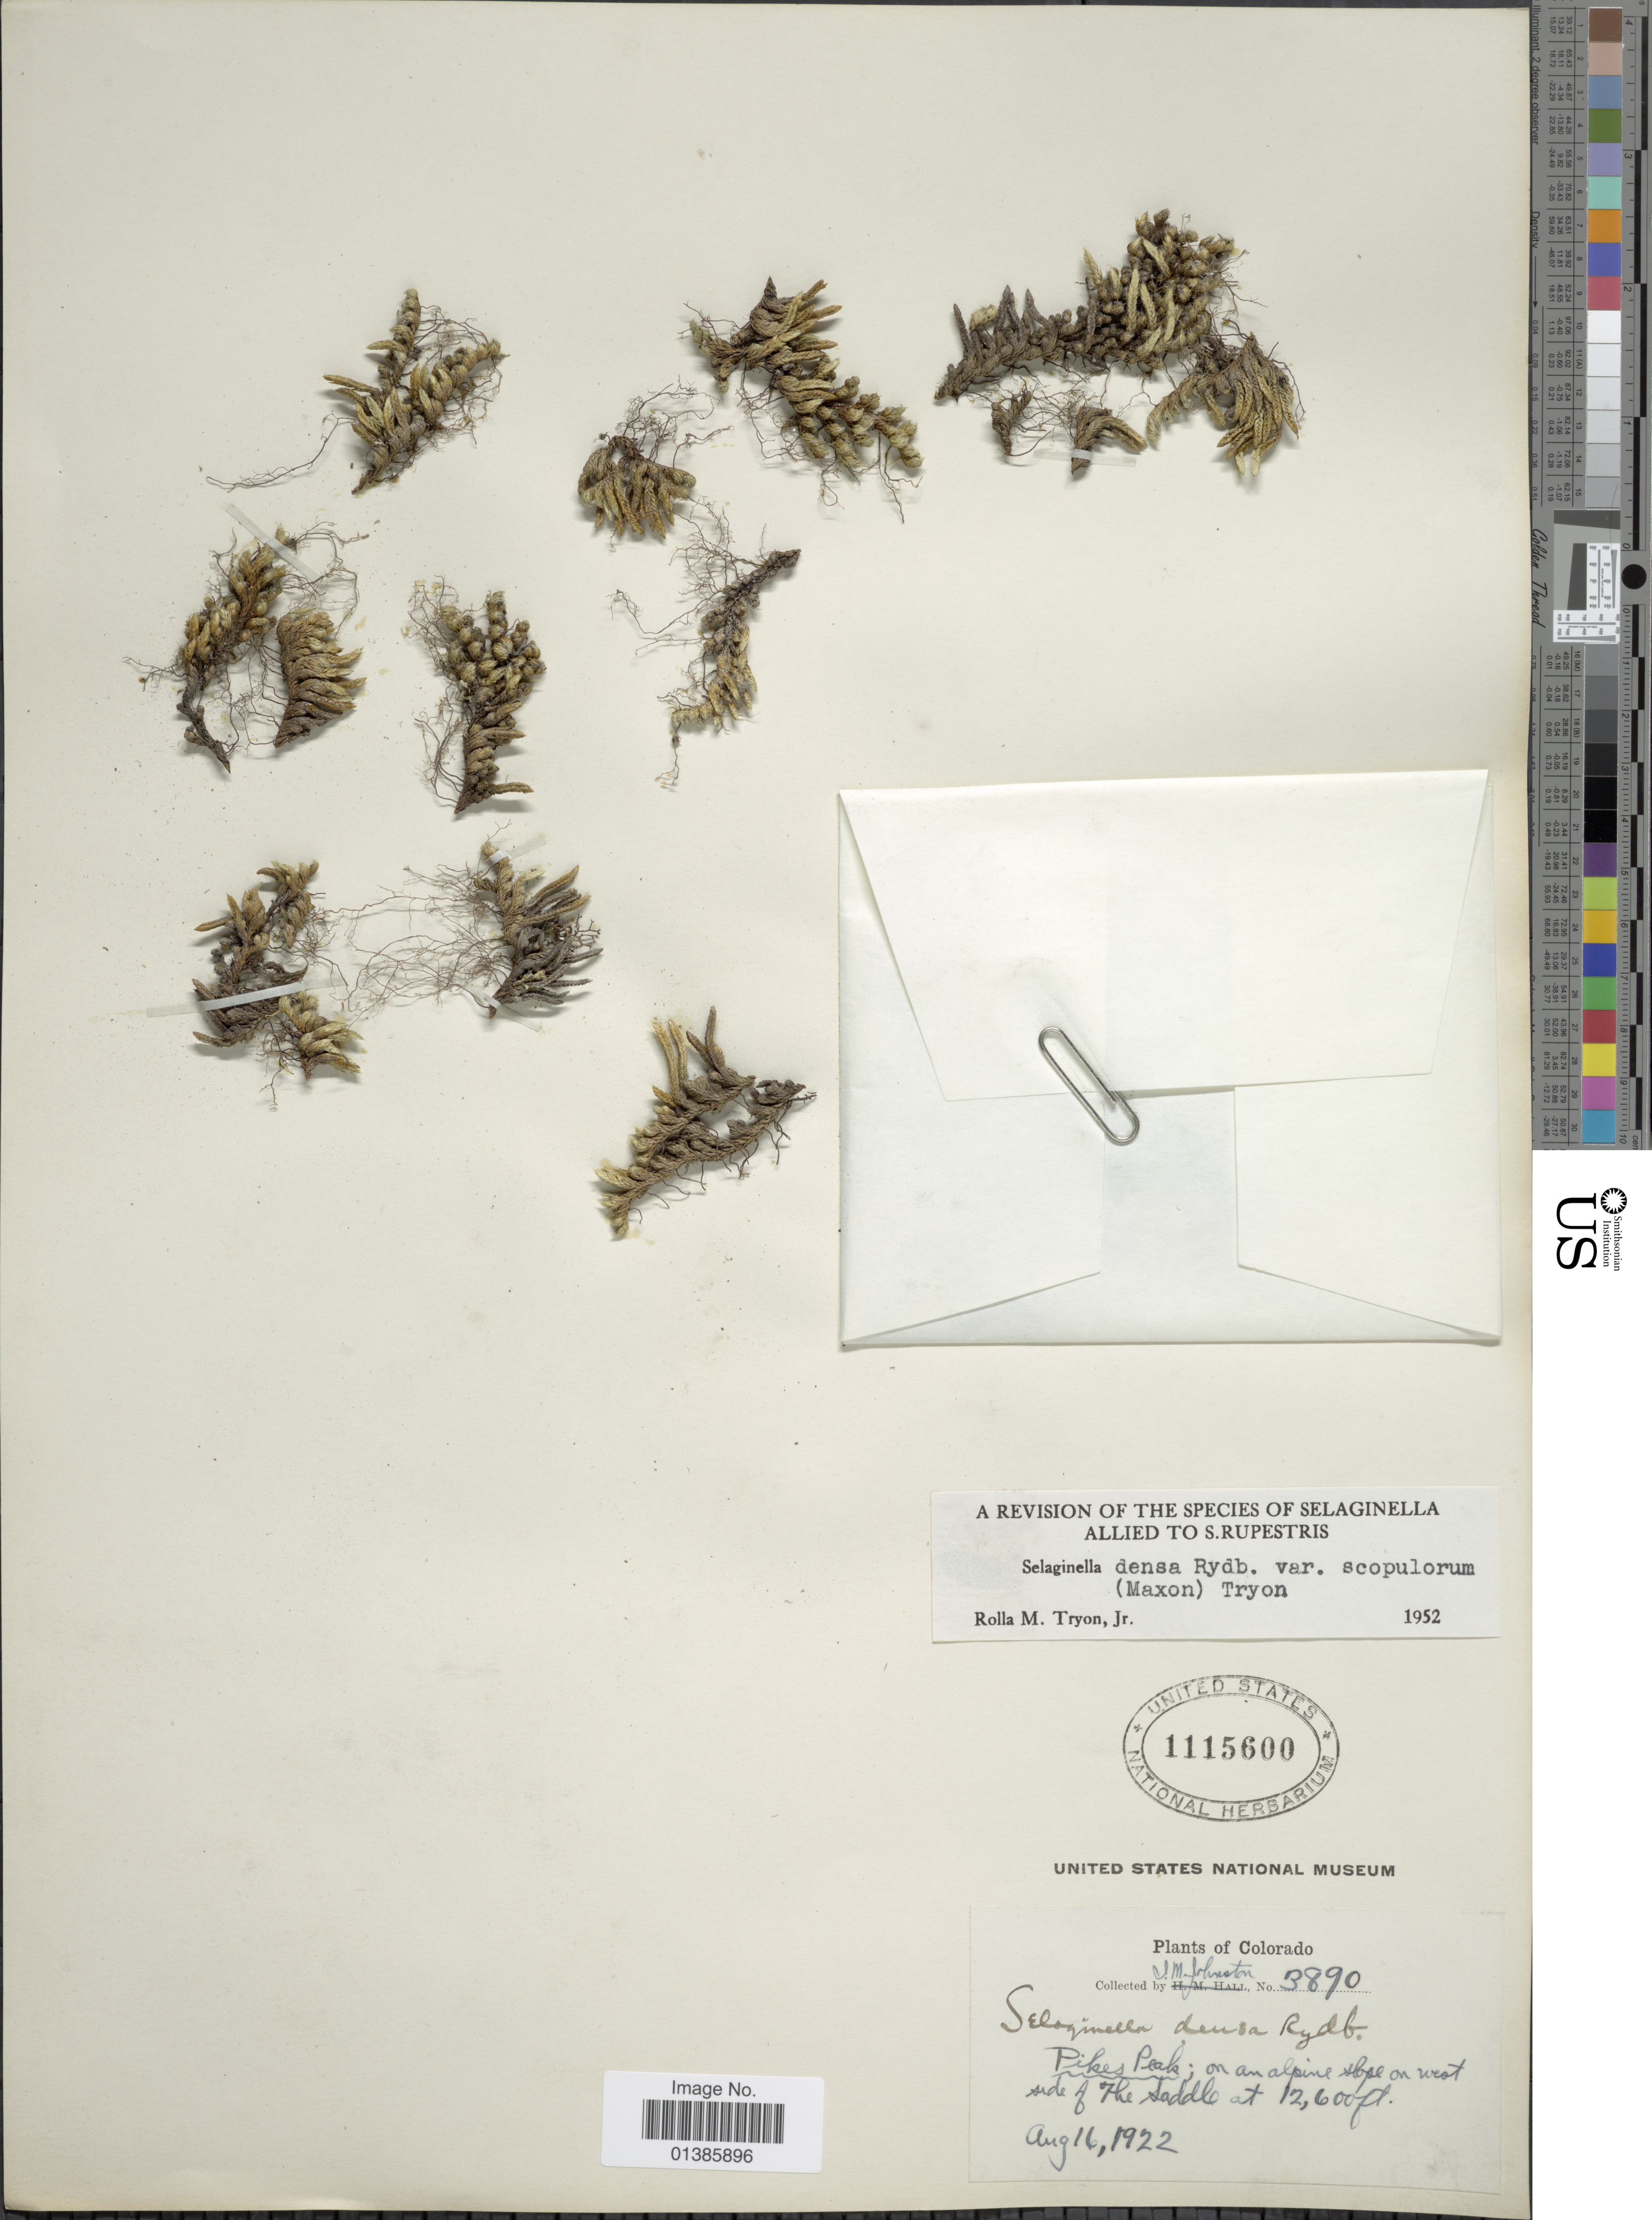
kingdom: Plantae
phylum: Tracheophyta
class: Lycopodiopsida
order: Selaginellales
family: Selaginellaceae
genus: Selaginella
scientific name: Selaginella densa var. scopulorum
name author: (Maxon) R.M. Tryon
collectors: I.M. Johnston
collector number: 3890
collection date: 1922-08-16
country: United States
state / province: Colorado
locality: Pikes Peak; on an alpine slope on west side of the saddle.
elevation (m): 3840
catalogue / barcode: US 1115600